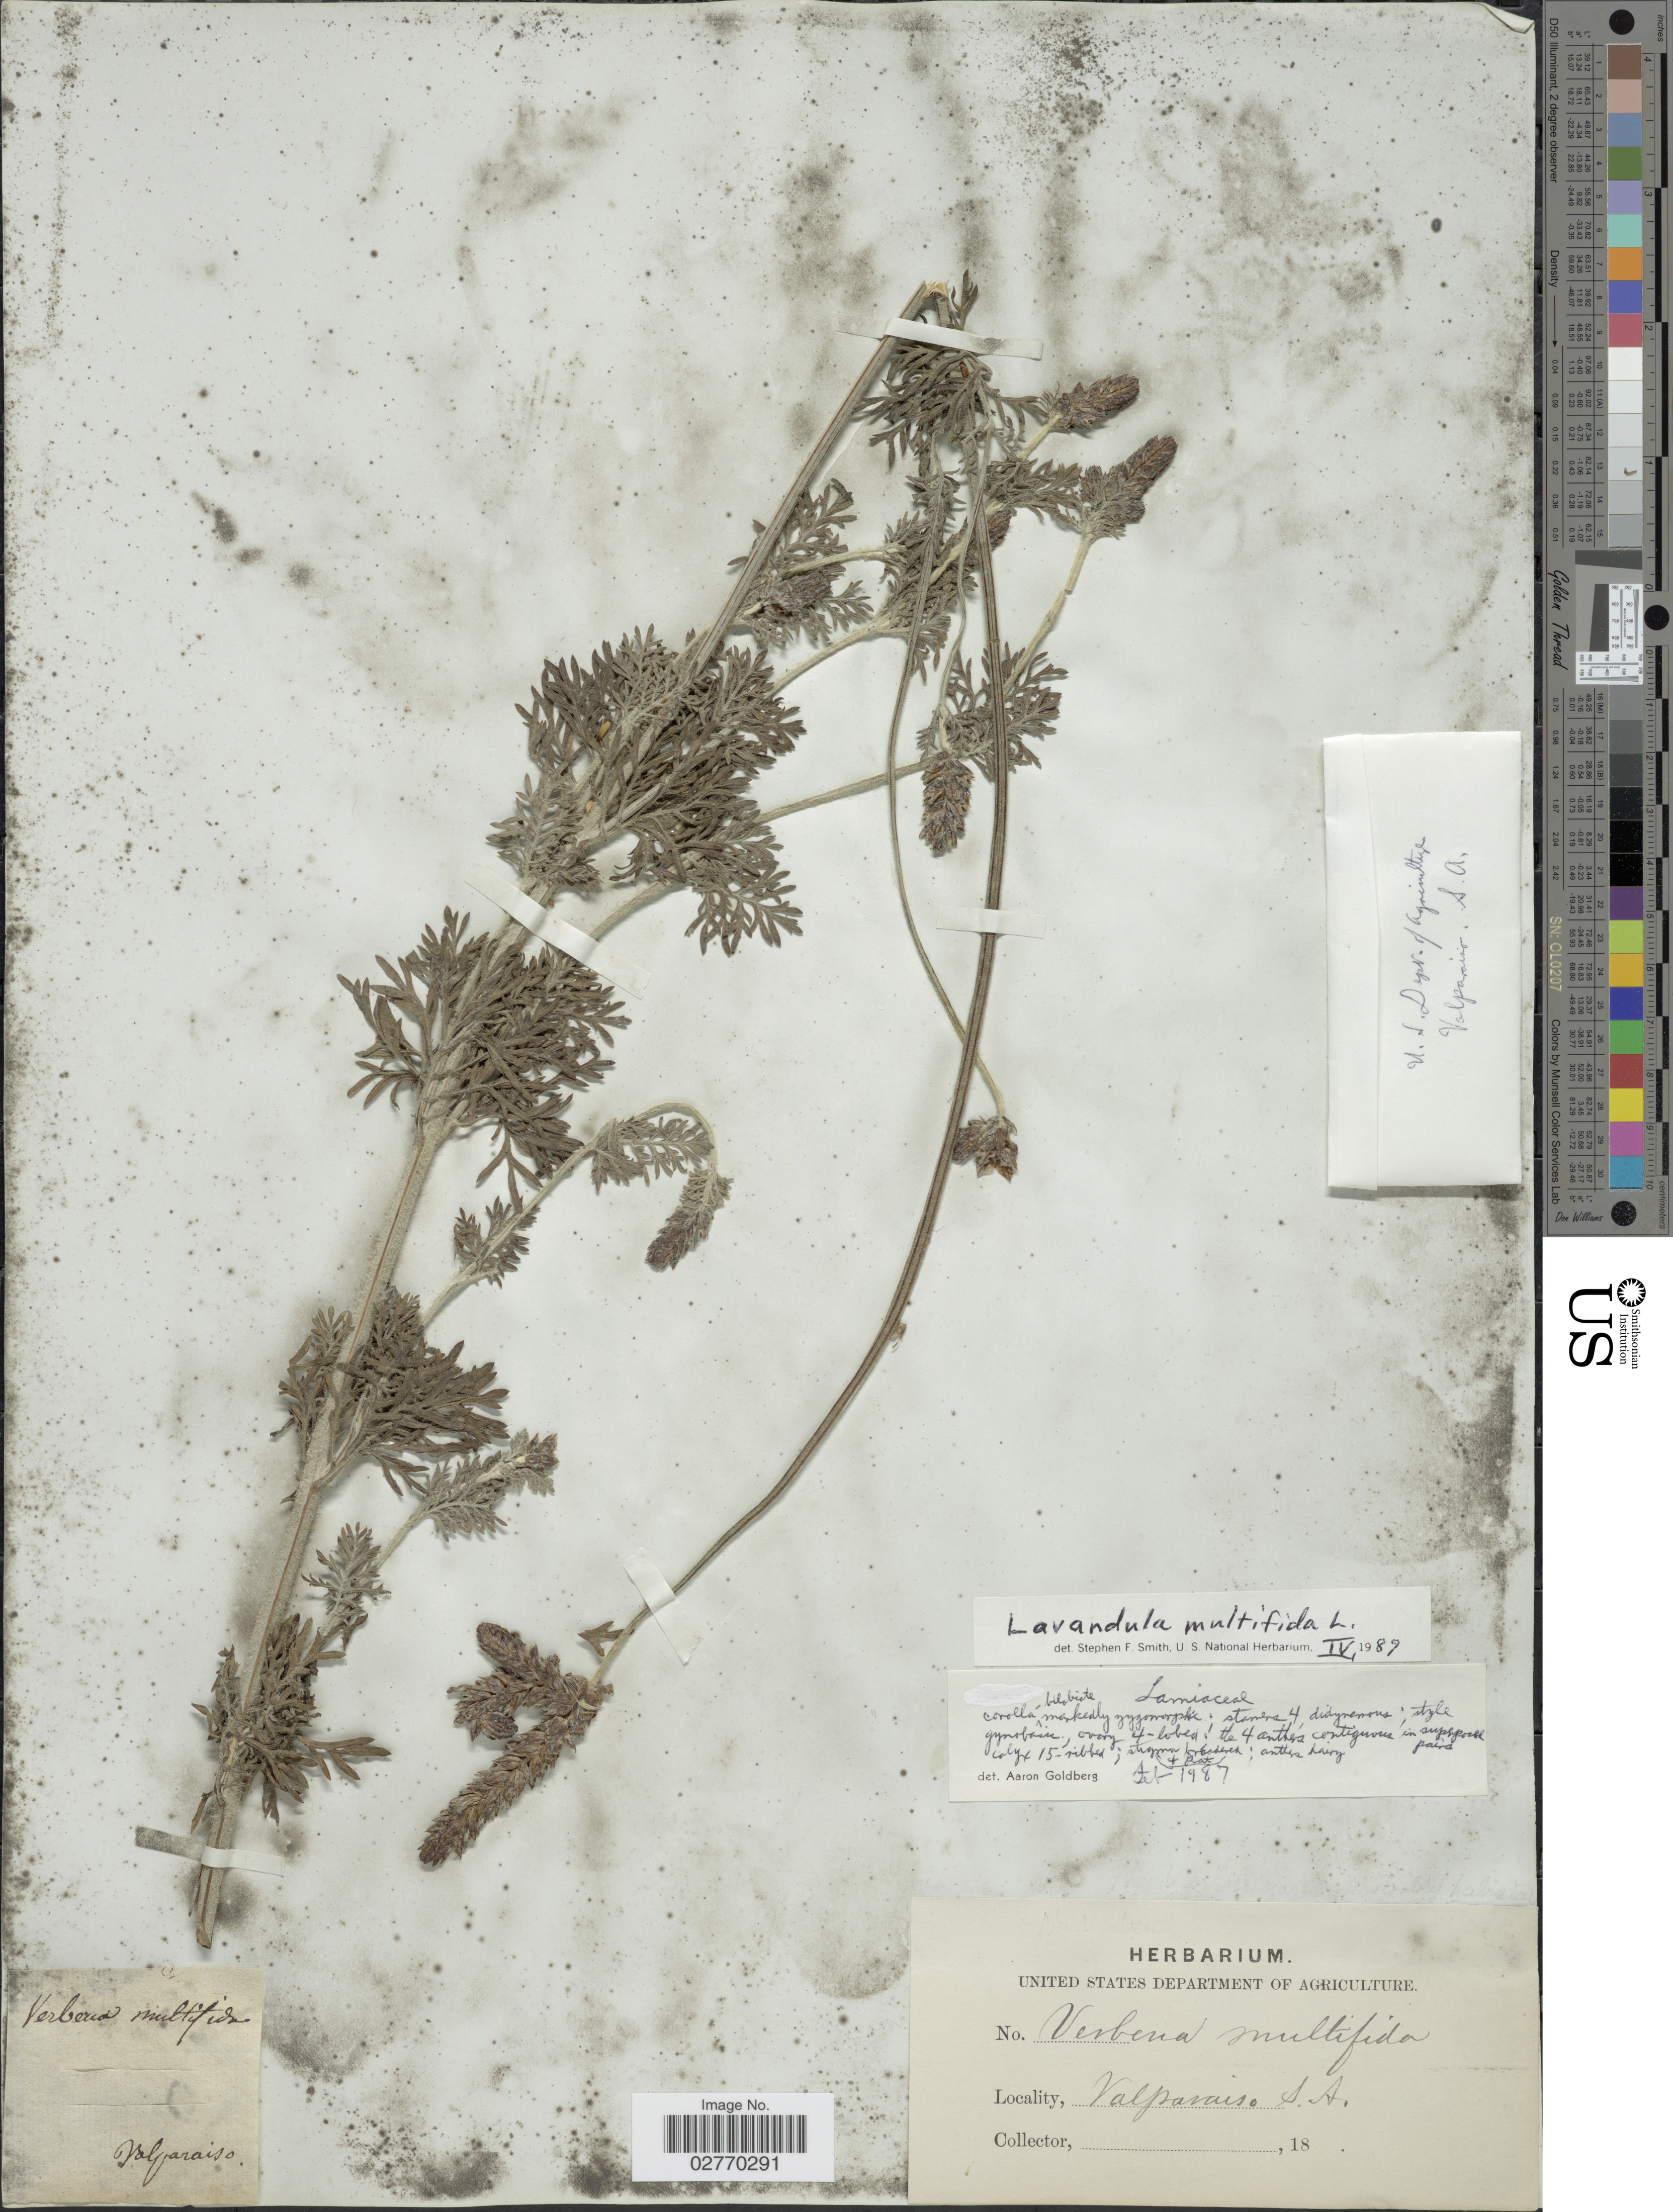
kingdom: Plantae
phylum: Tracheophyta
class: Magnoliopsida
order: Lamiales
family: Lamiaceae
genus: Lavandula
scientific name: Lavandula multifida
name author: L.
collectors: ex herb. U. S. Department of Agriculture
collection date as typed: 18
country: Chile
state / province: Valparaíso (V)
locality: Valparaiso, S.A.